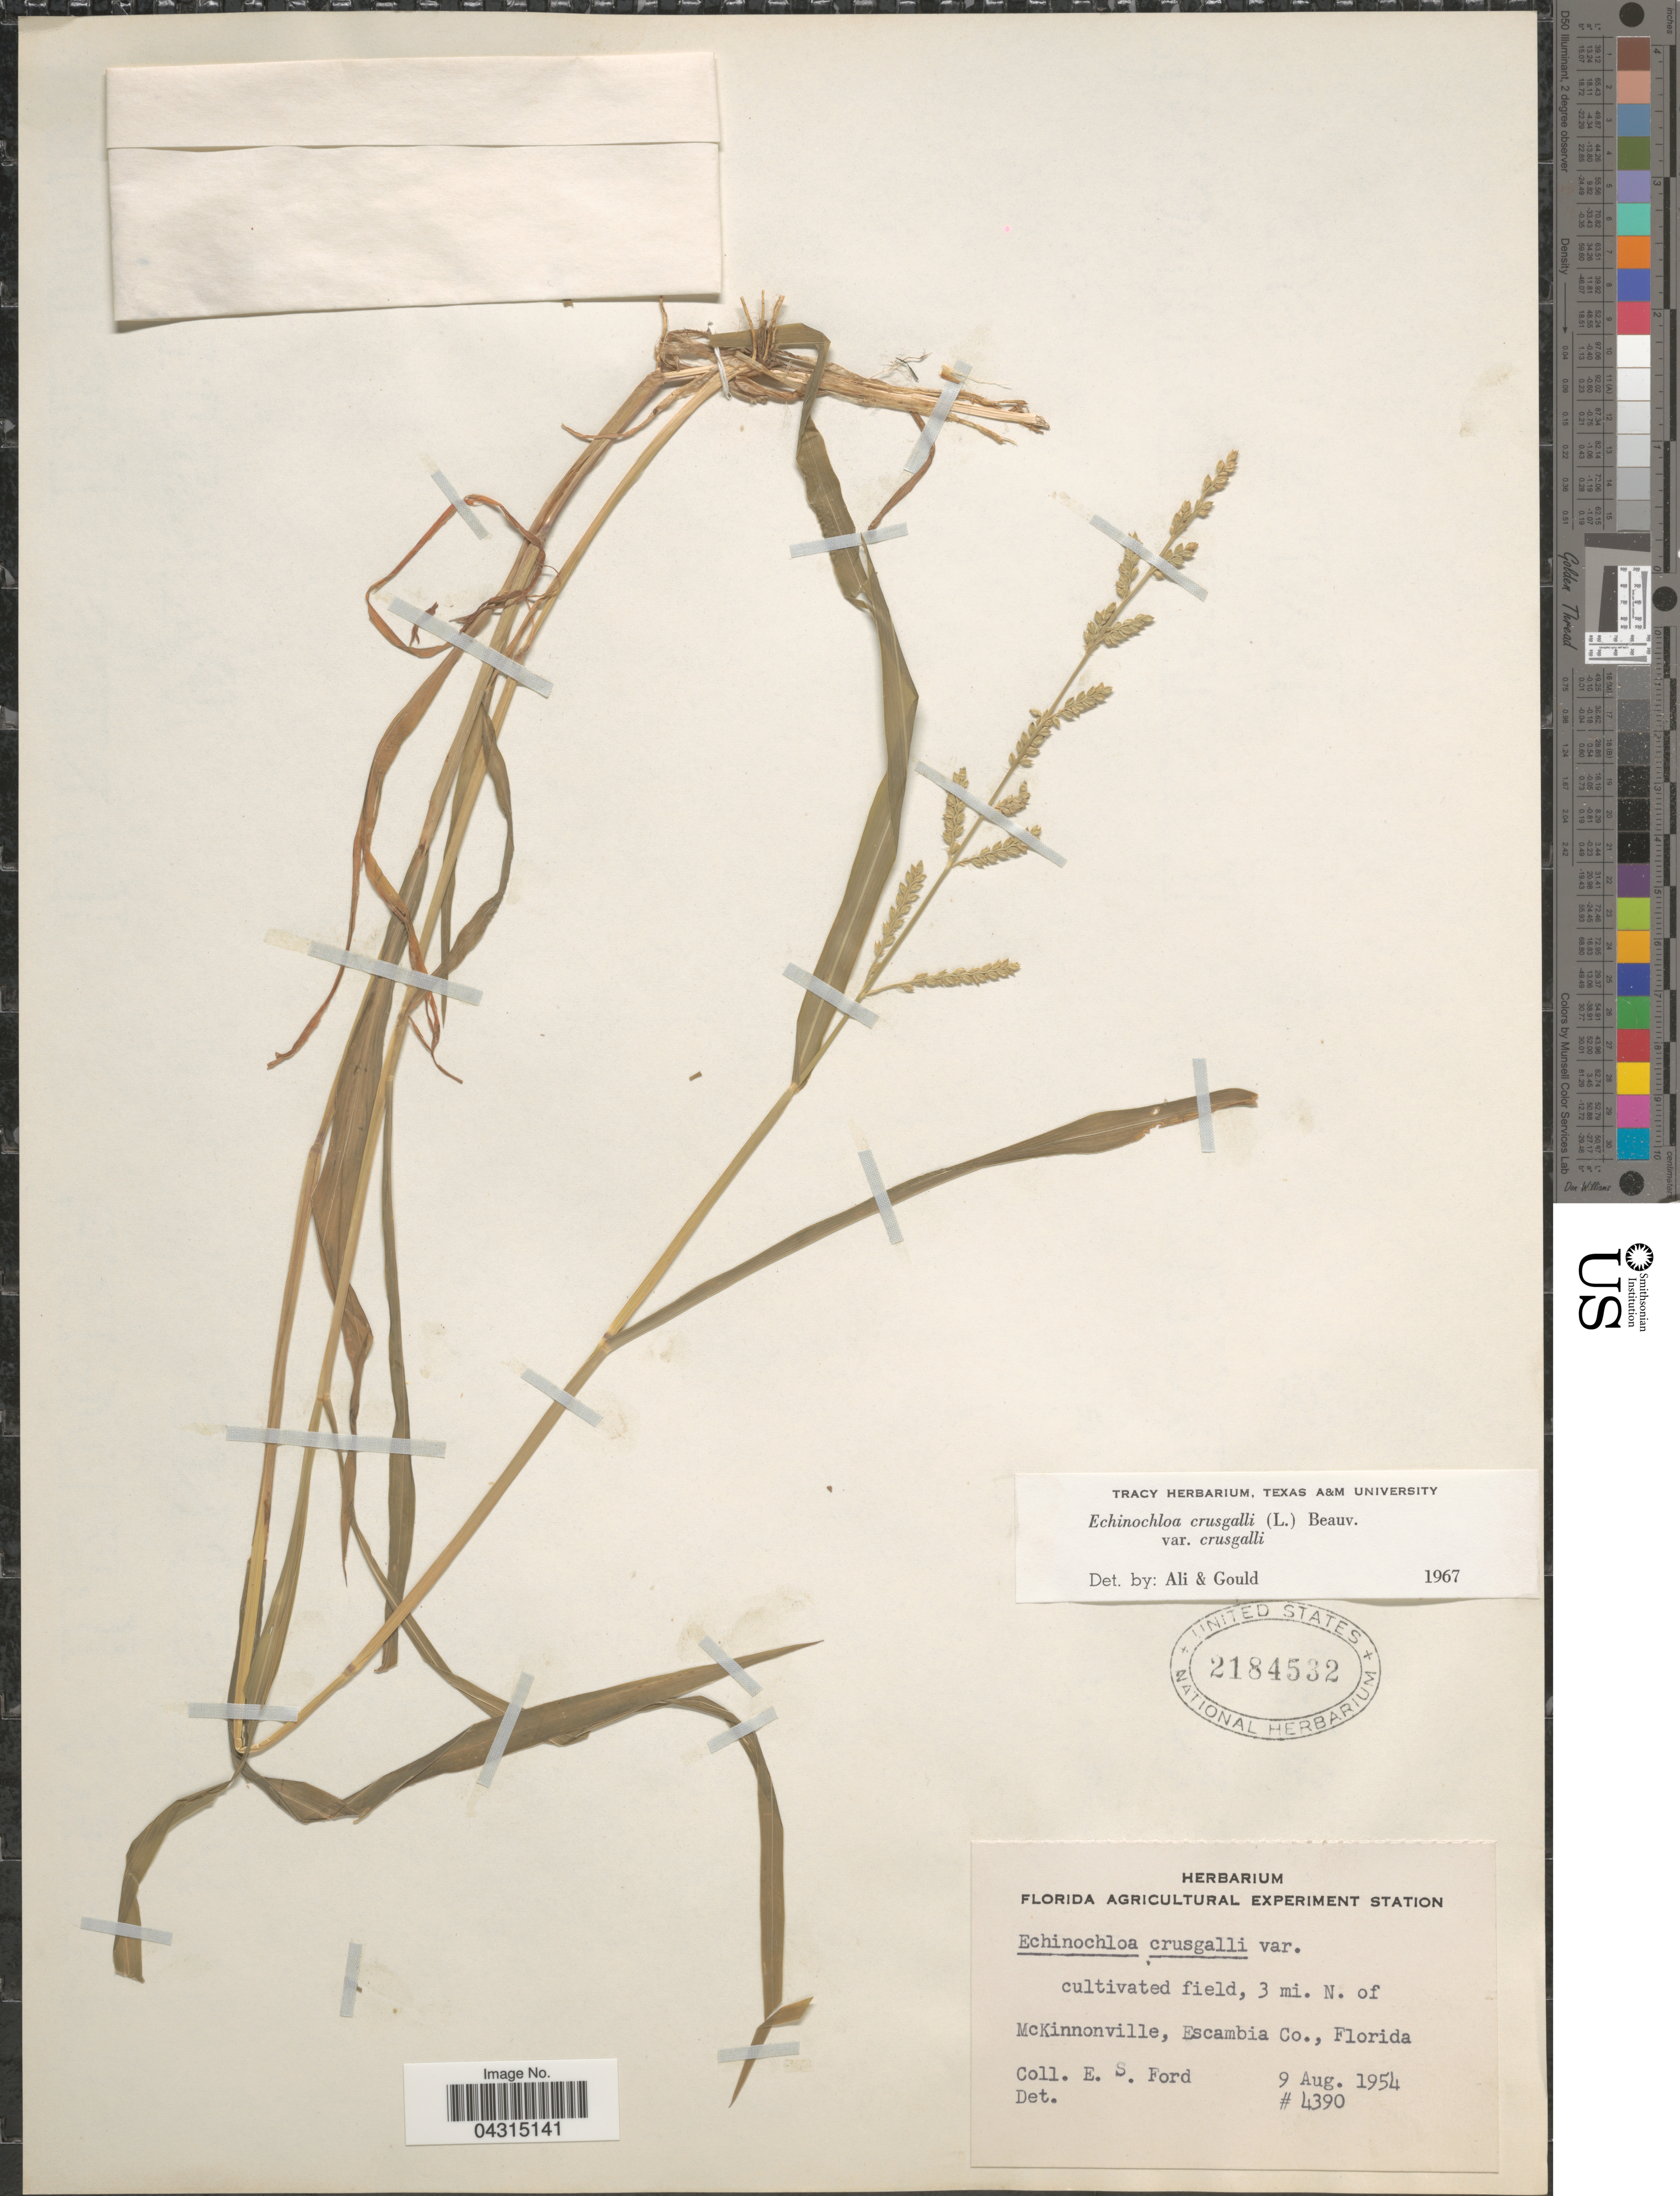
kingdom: Plantae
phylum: Tracheophyta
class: Liliopsida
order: Poales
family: Poaceae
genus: Echinochloa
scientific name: Echinochloa crus-galli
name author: (L.) P. Beauv.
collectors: E. Ford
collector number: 4390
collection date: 1954-08-09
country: United States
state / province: Florida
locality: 3 mi. n. of McKinnonville, Escambia Co.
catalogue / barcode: US 2184532